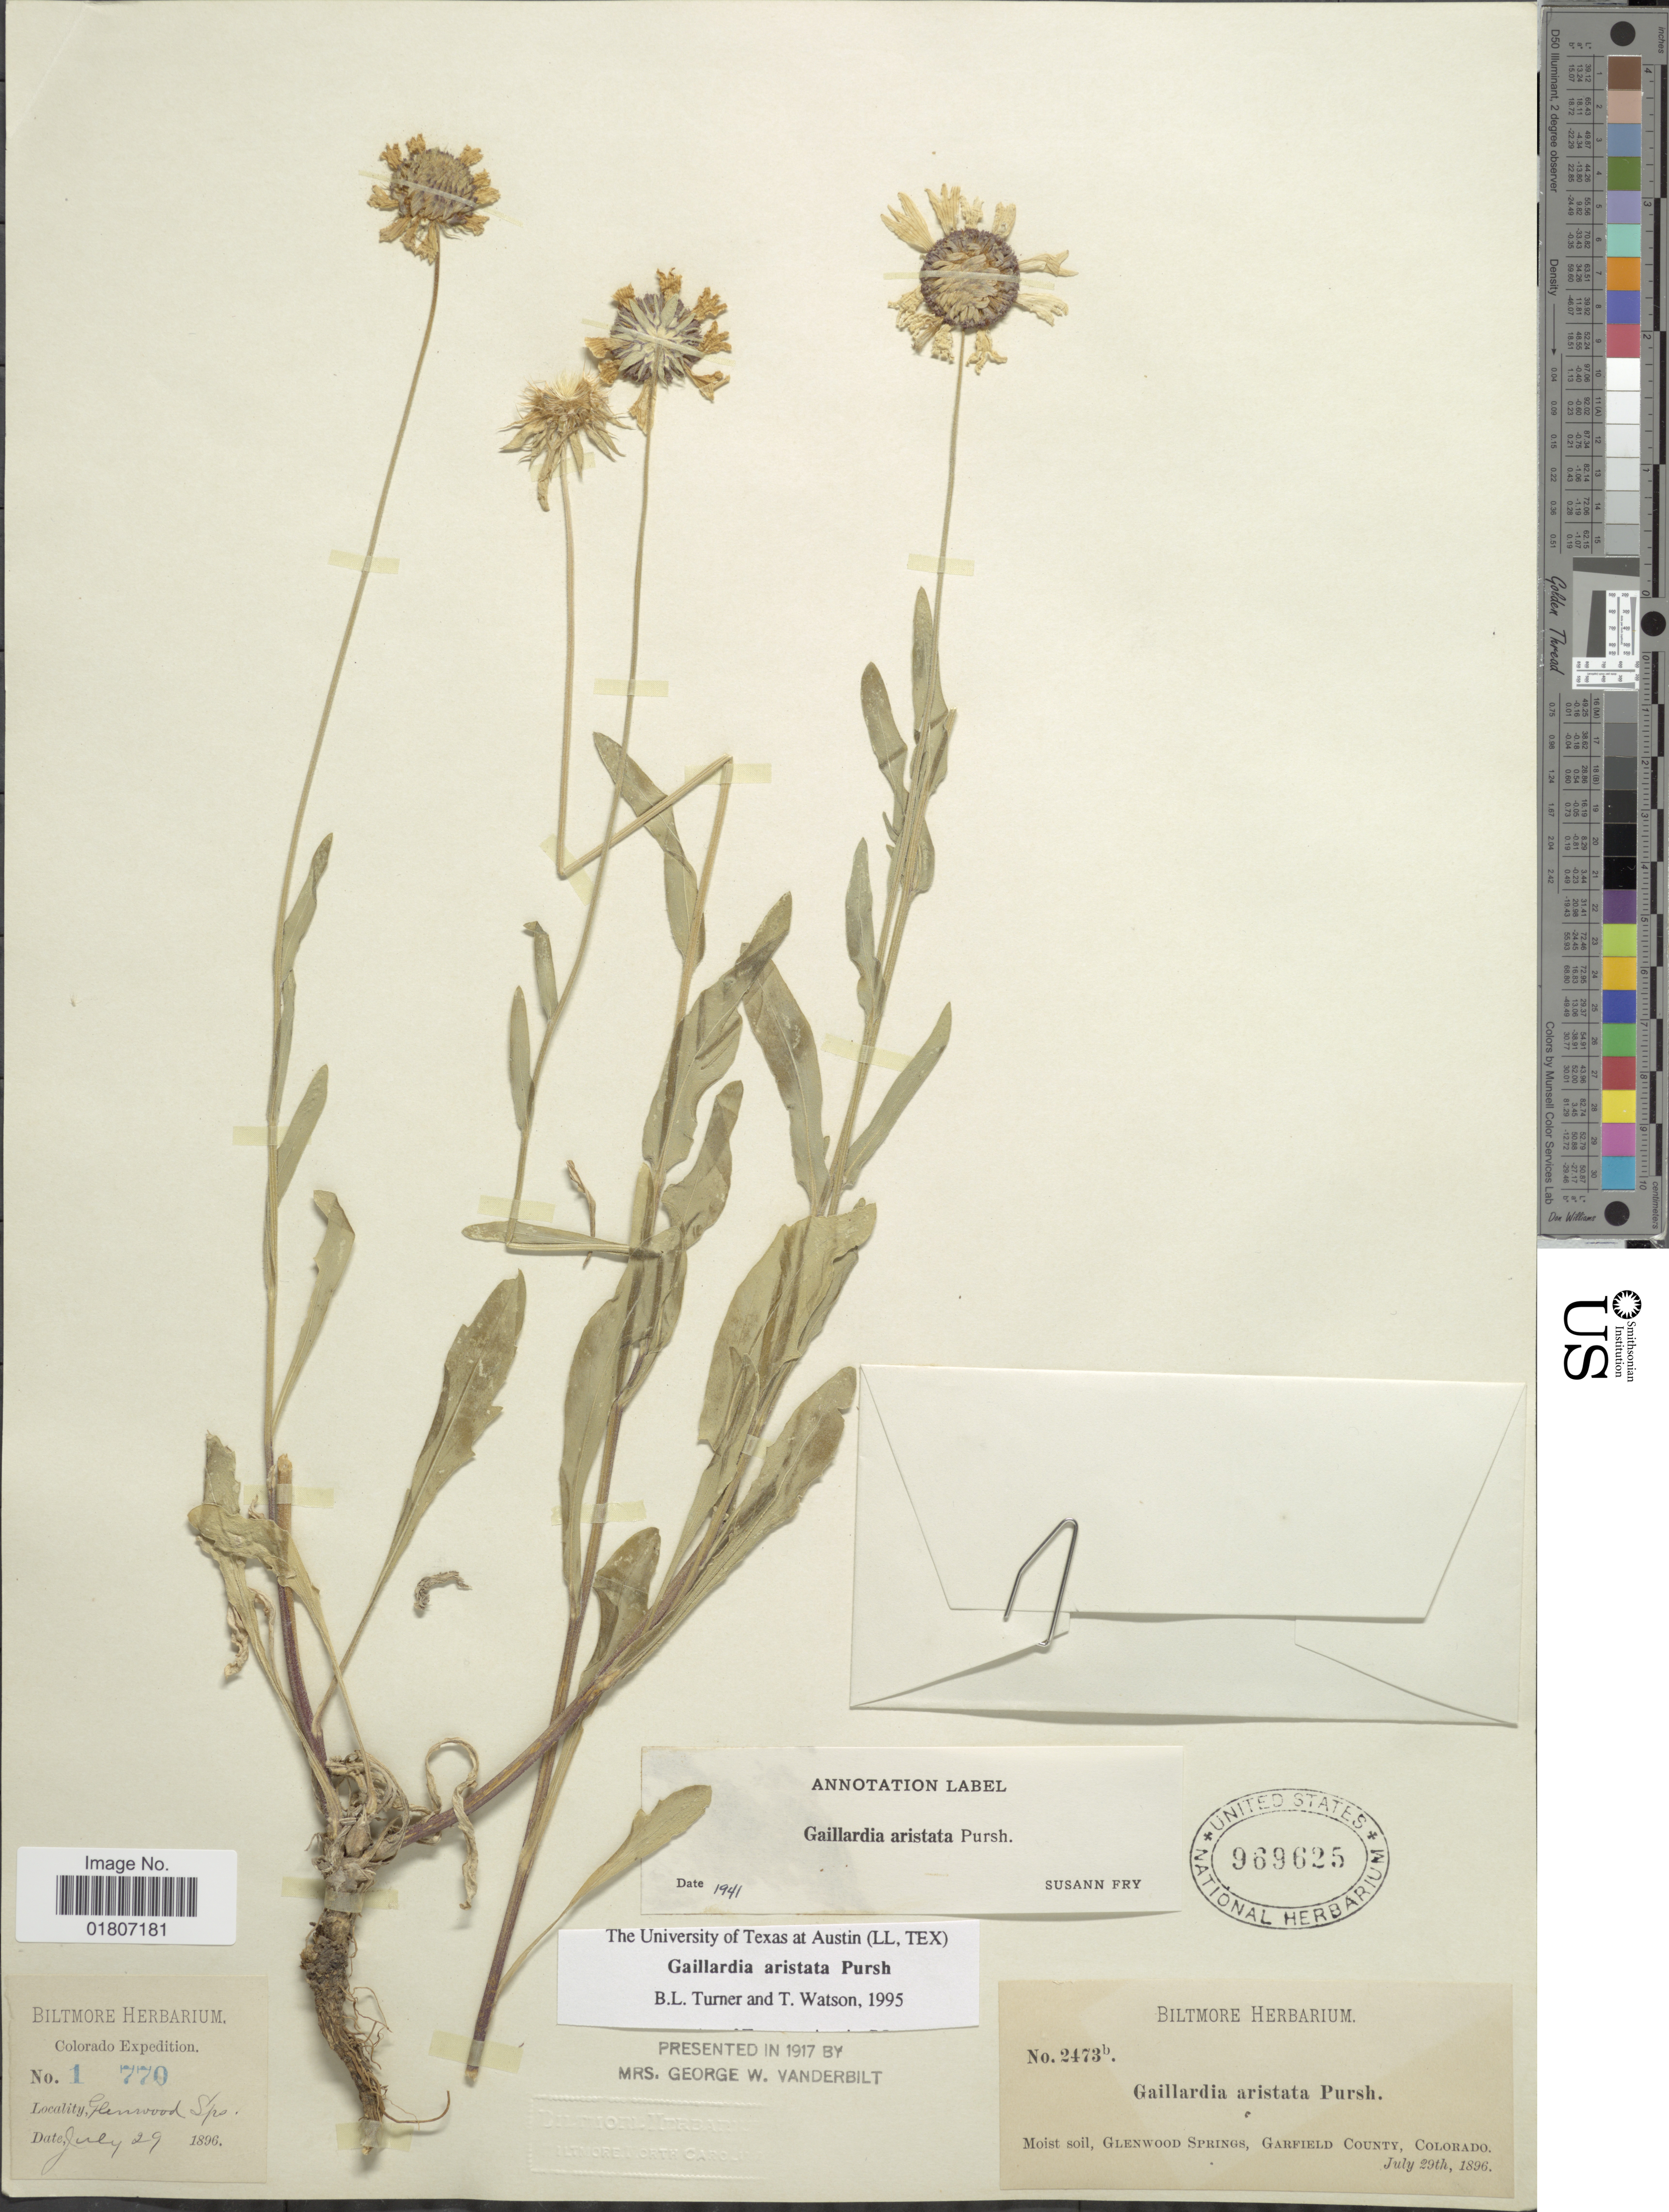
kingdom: Plantae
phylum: Tracheophyta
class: Magnoliopsida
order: Asterales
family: Asteraceae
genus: Gaillardia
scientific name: Gaillardia aristata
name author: Pursh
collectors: ex herb. Biltmore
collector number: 1770/2473b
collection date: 1896-07-29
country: United States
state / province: Colorado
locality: Glenwood Springs, Garfield County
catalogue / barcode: US 969625